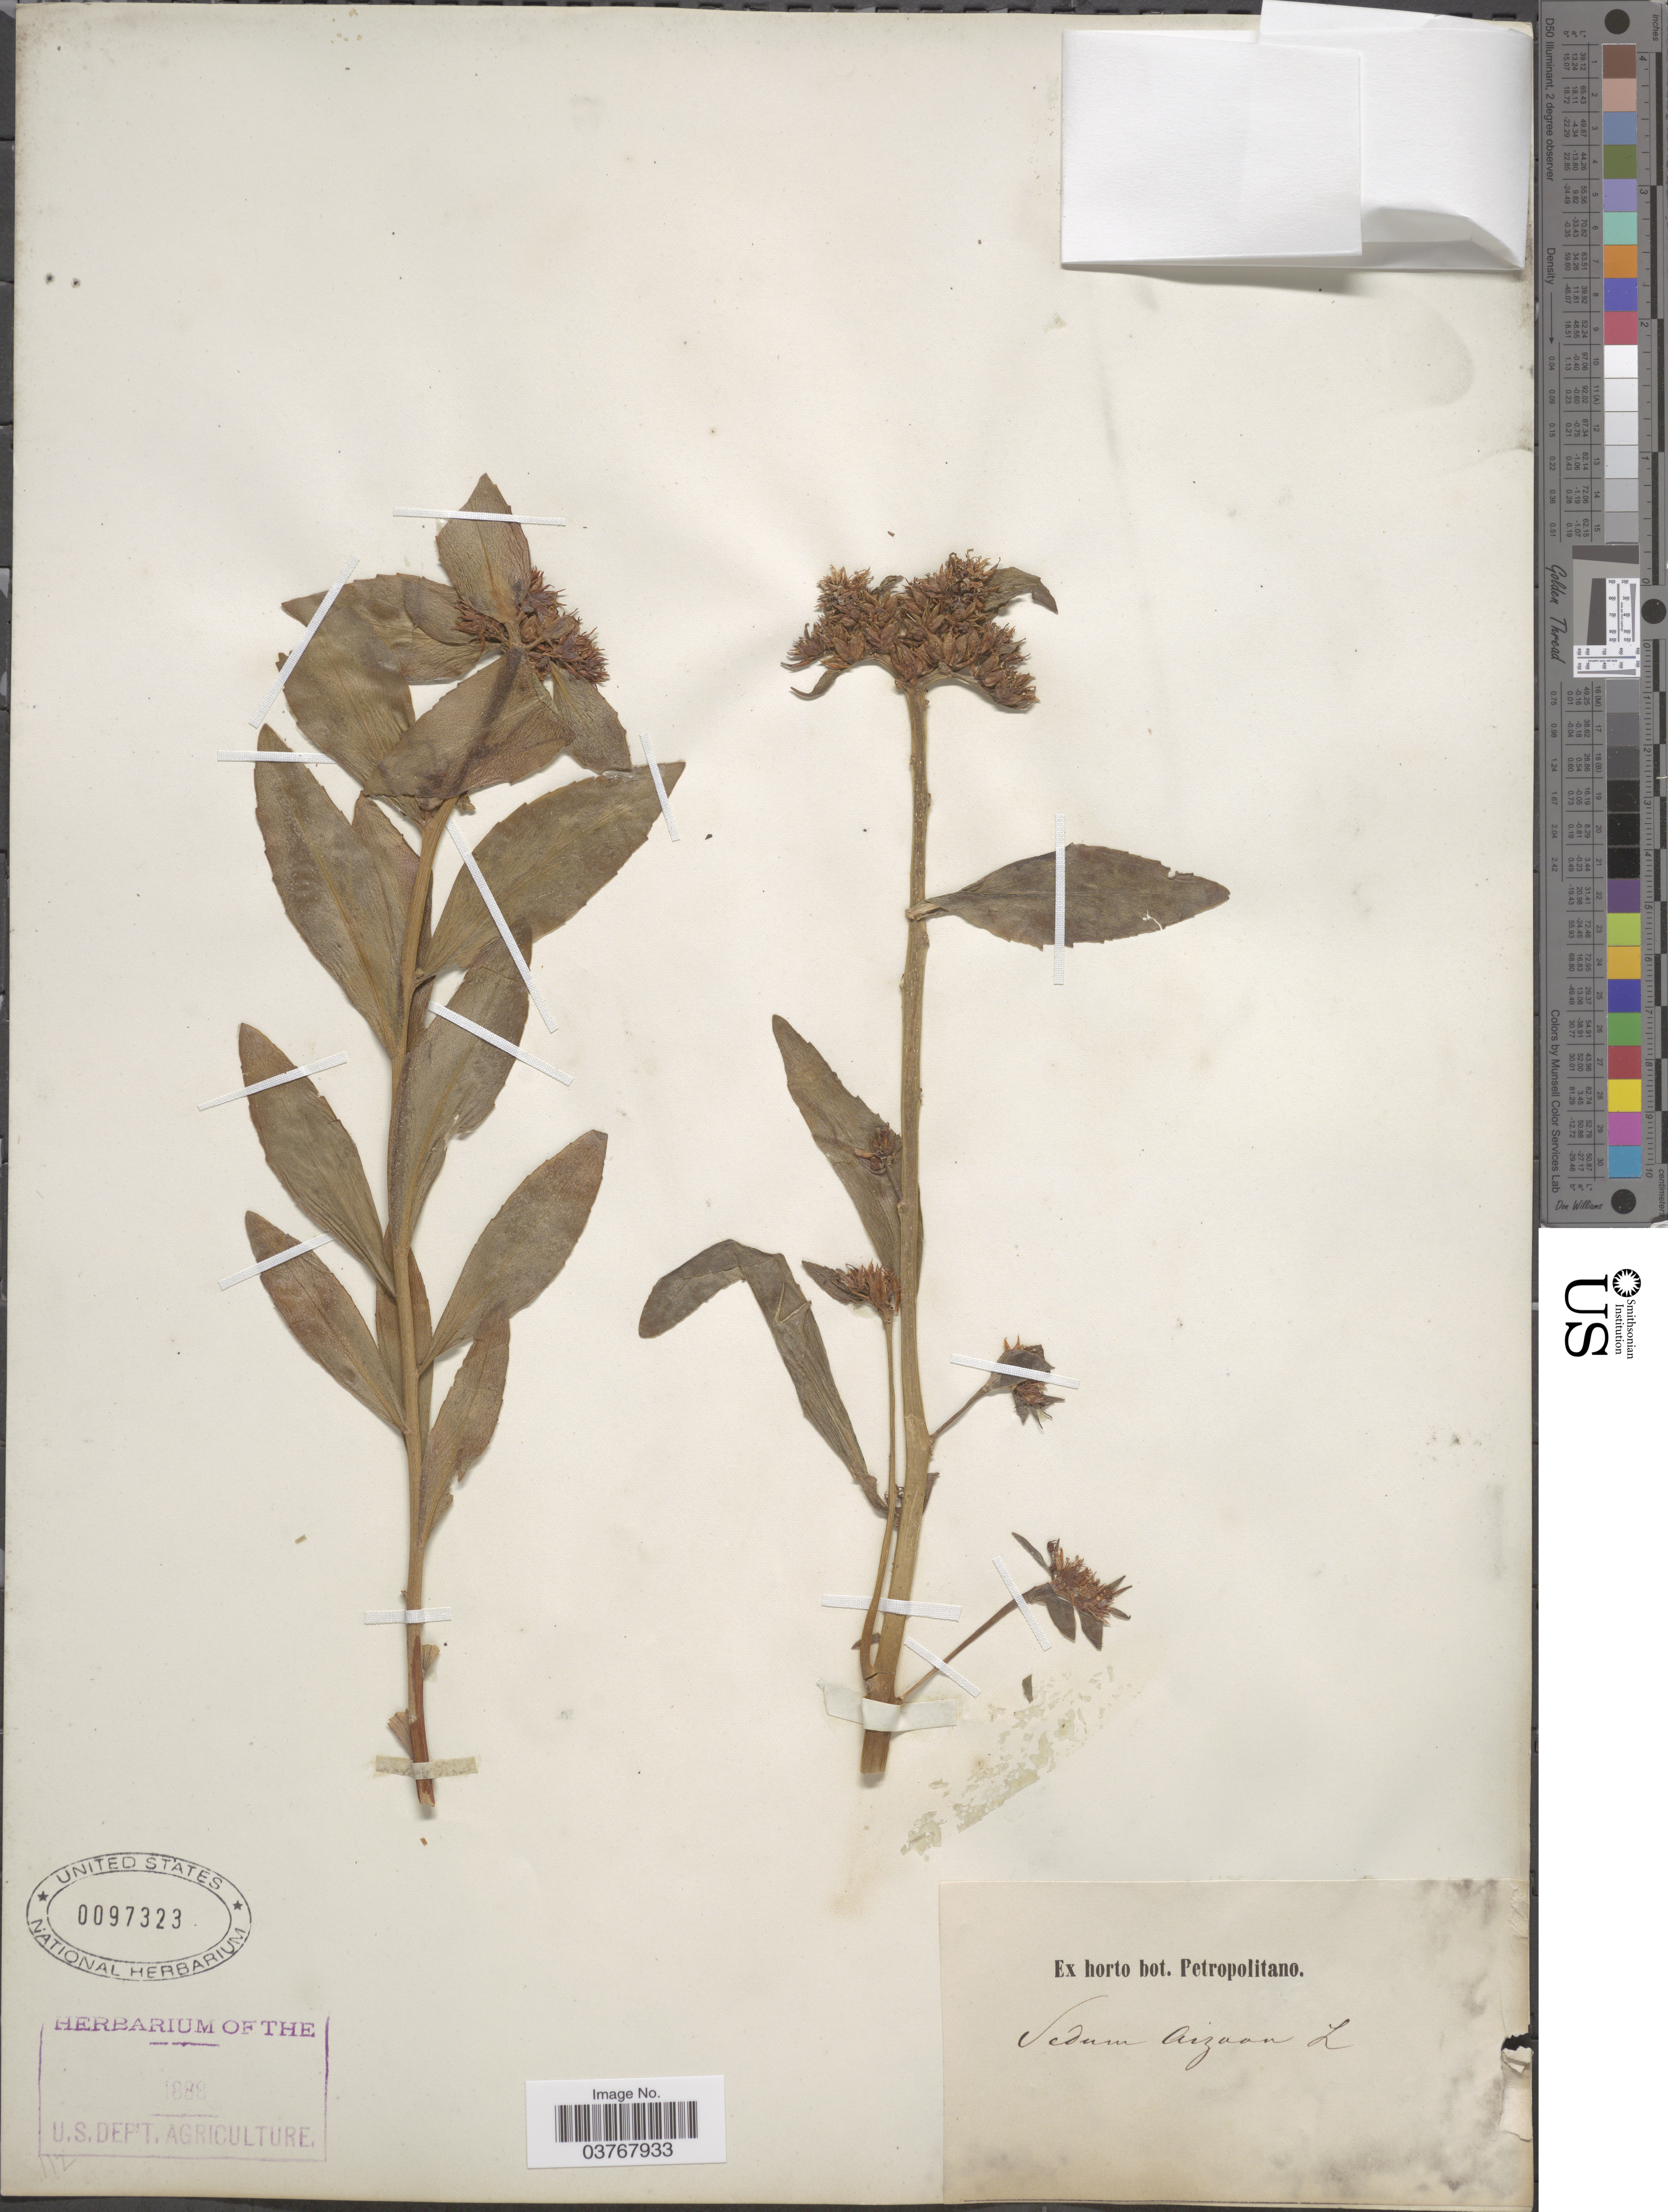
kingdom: Plantae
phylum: Tracheophyta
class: Magnoliopsida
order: Saxifragales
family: Crassulaceae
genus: Phedimus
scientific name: Phedimus aizoon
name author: (L.) 't Hart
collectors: ex Horto Bot. Petropolitano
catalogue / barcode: US 97323